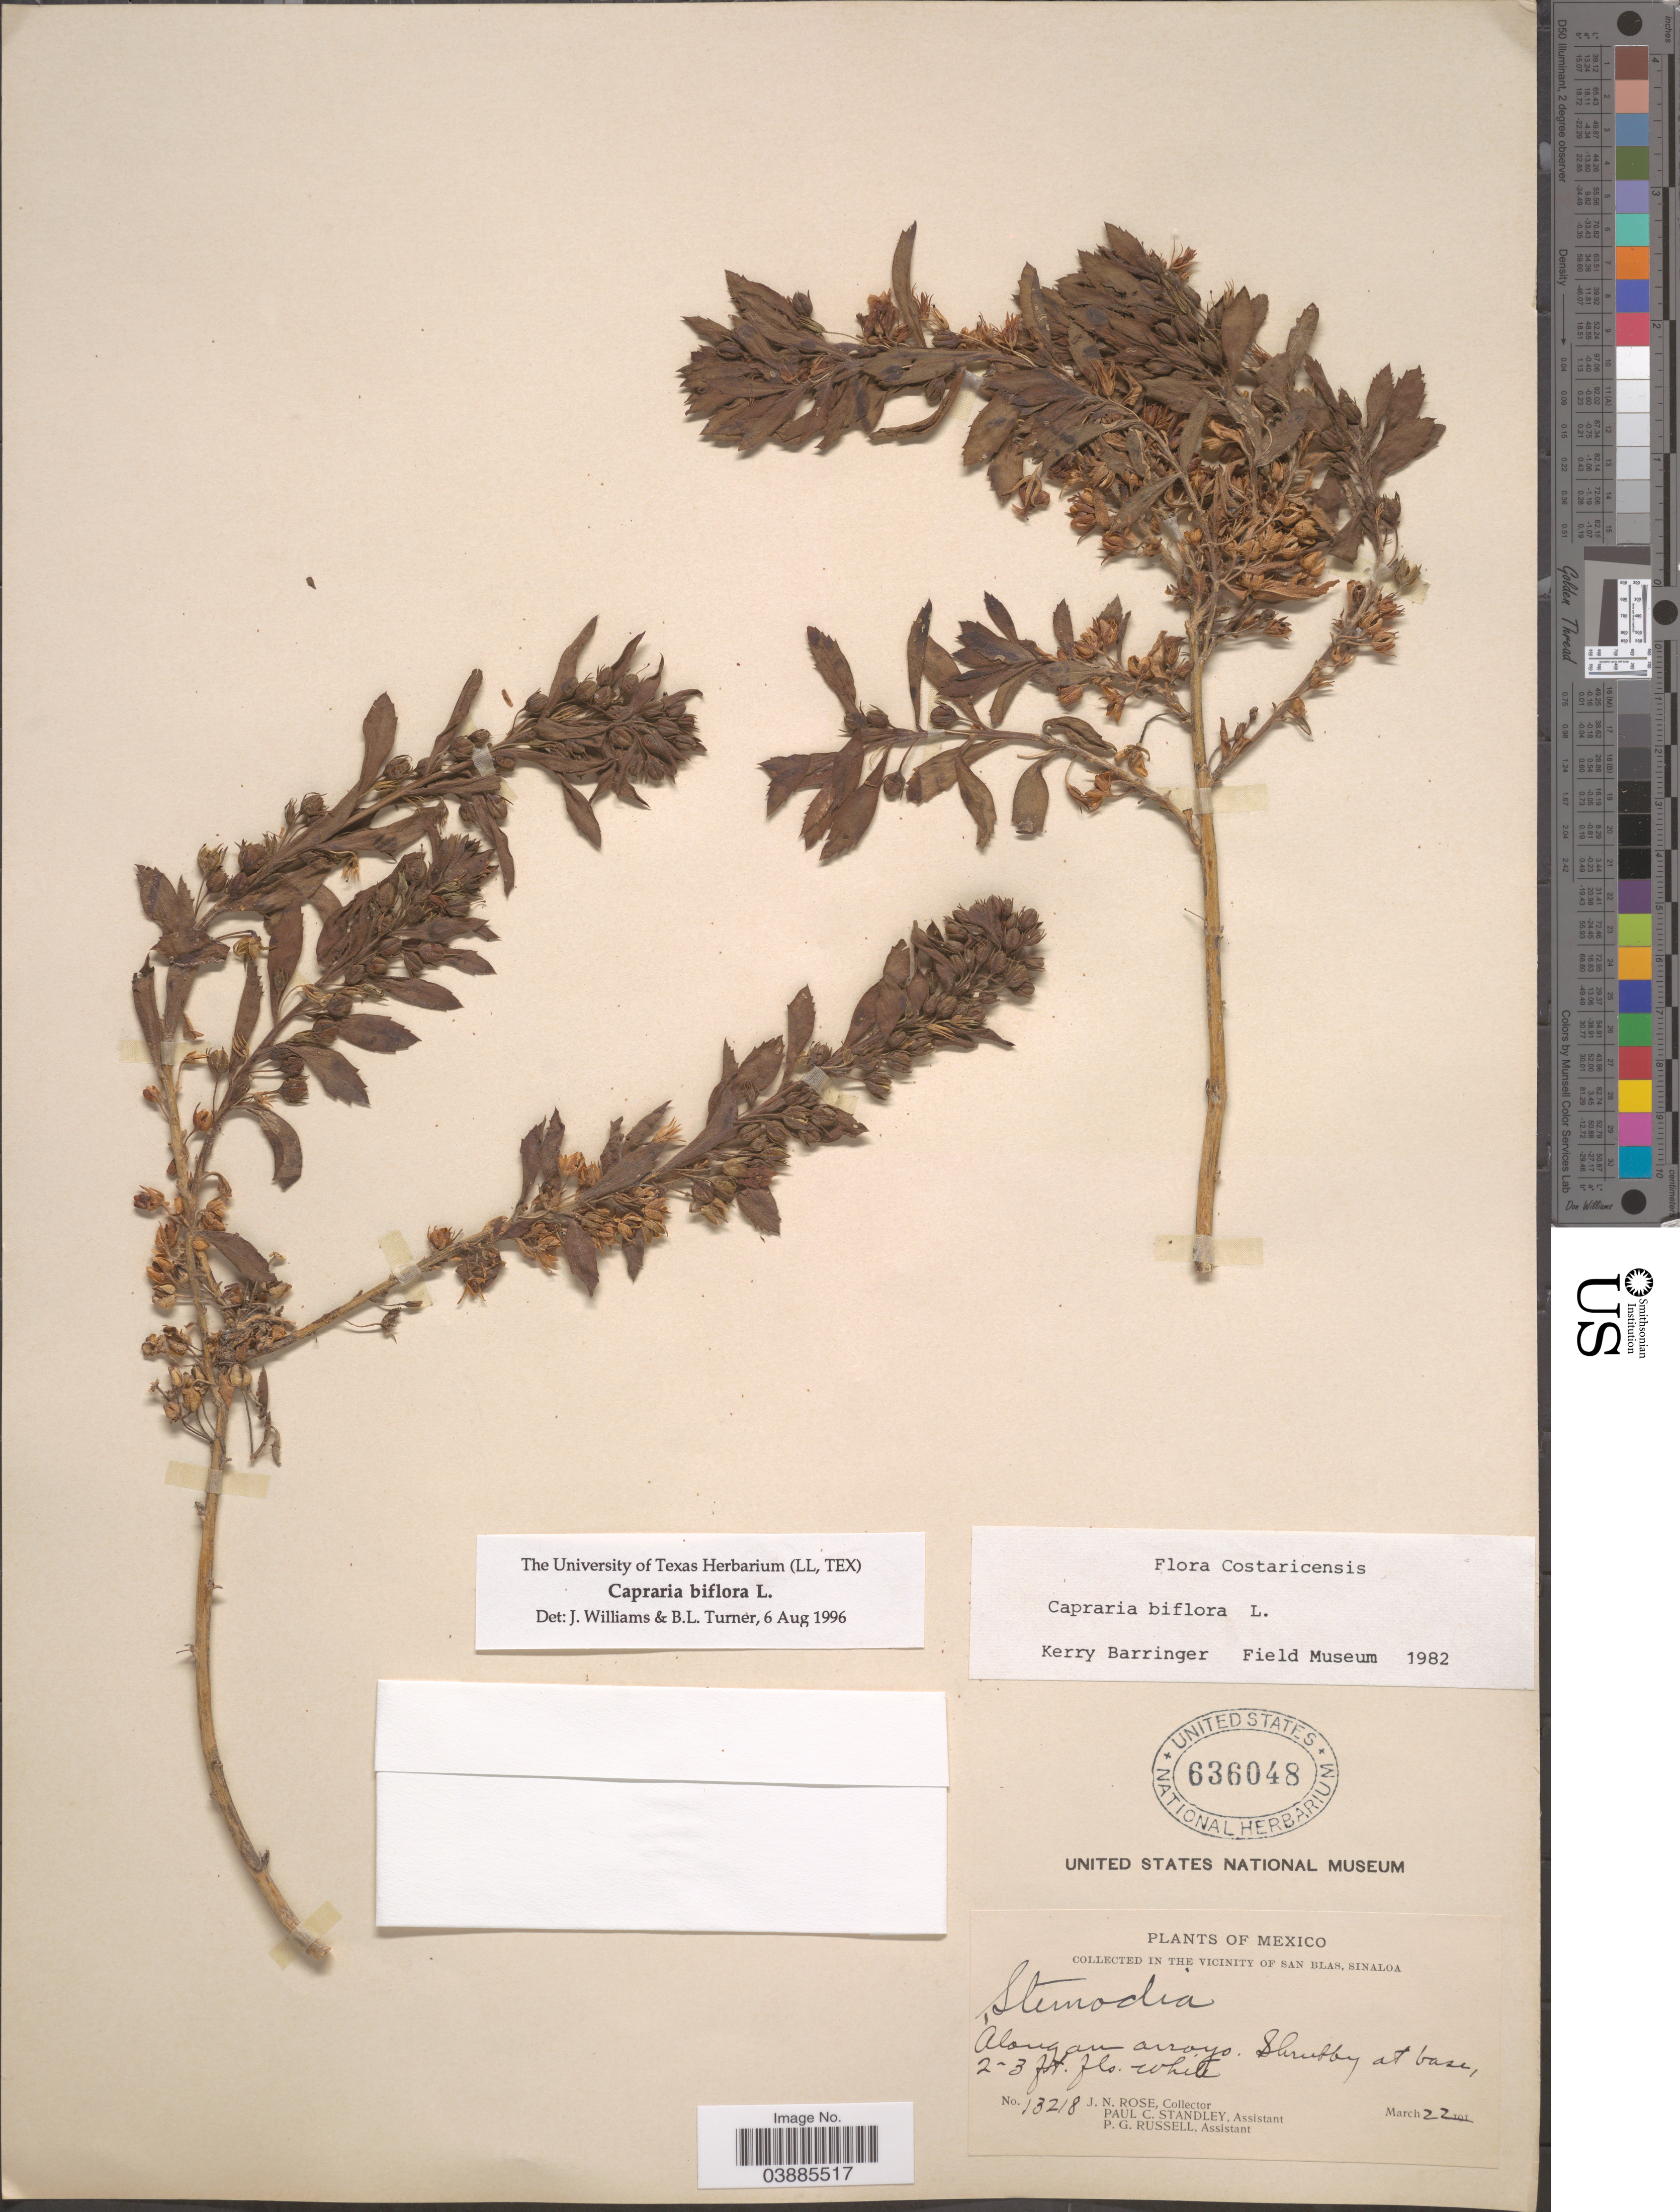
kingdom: Plantae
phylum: Tracheophyta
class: Magnoliopsida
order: Lamiales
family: Scrophulariaceae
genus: Capraria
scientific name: Capraria biflora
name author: L.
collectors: J. N. Rose, P. C. Standley & P. G. Russell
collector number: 13218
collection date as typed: March 22 191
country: Mexico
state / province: Sinaloa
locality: In the vicinity of San Blas. Along an arroyo.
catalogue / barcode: US 636048